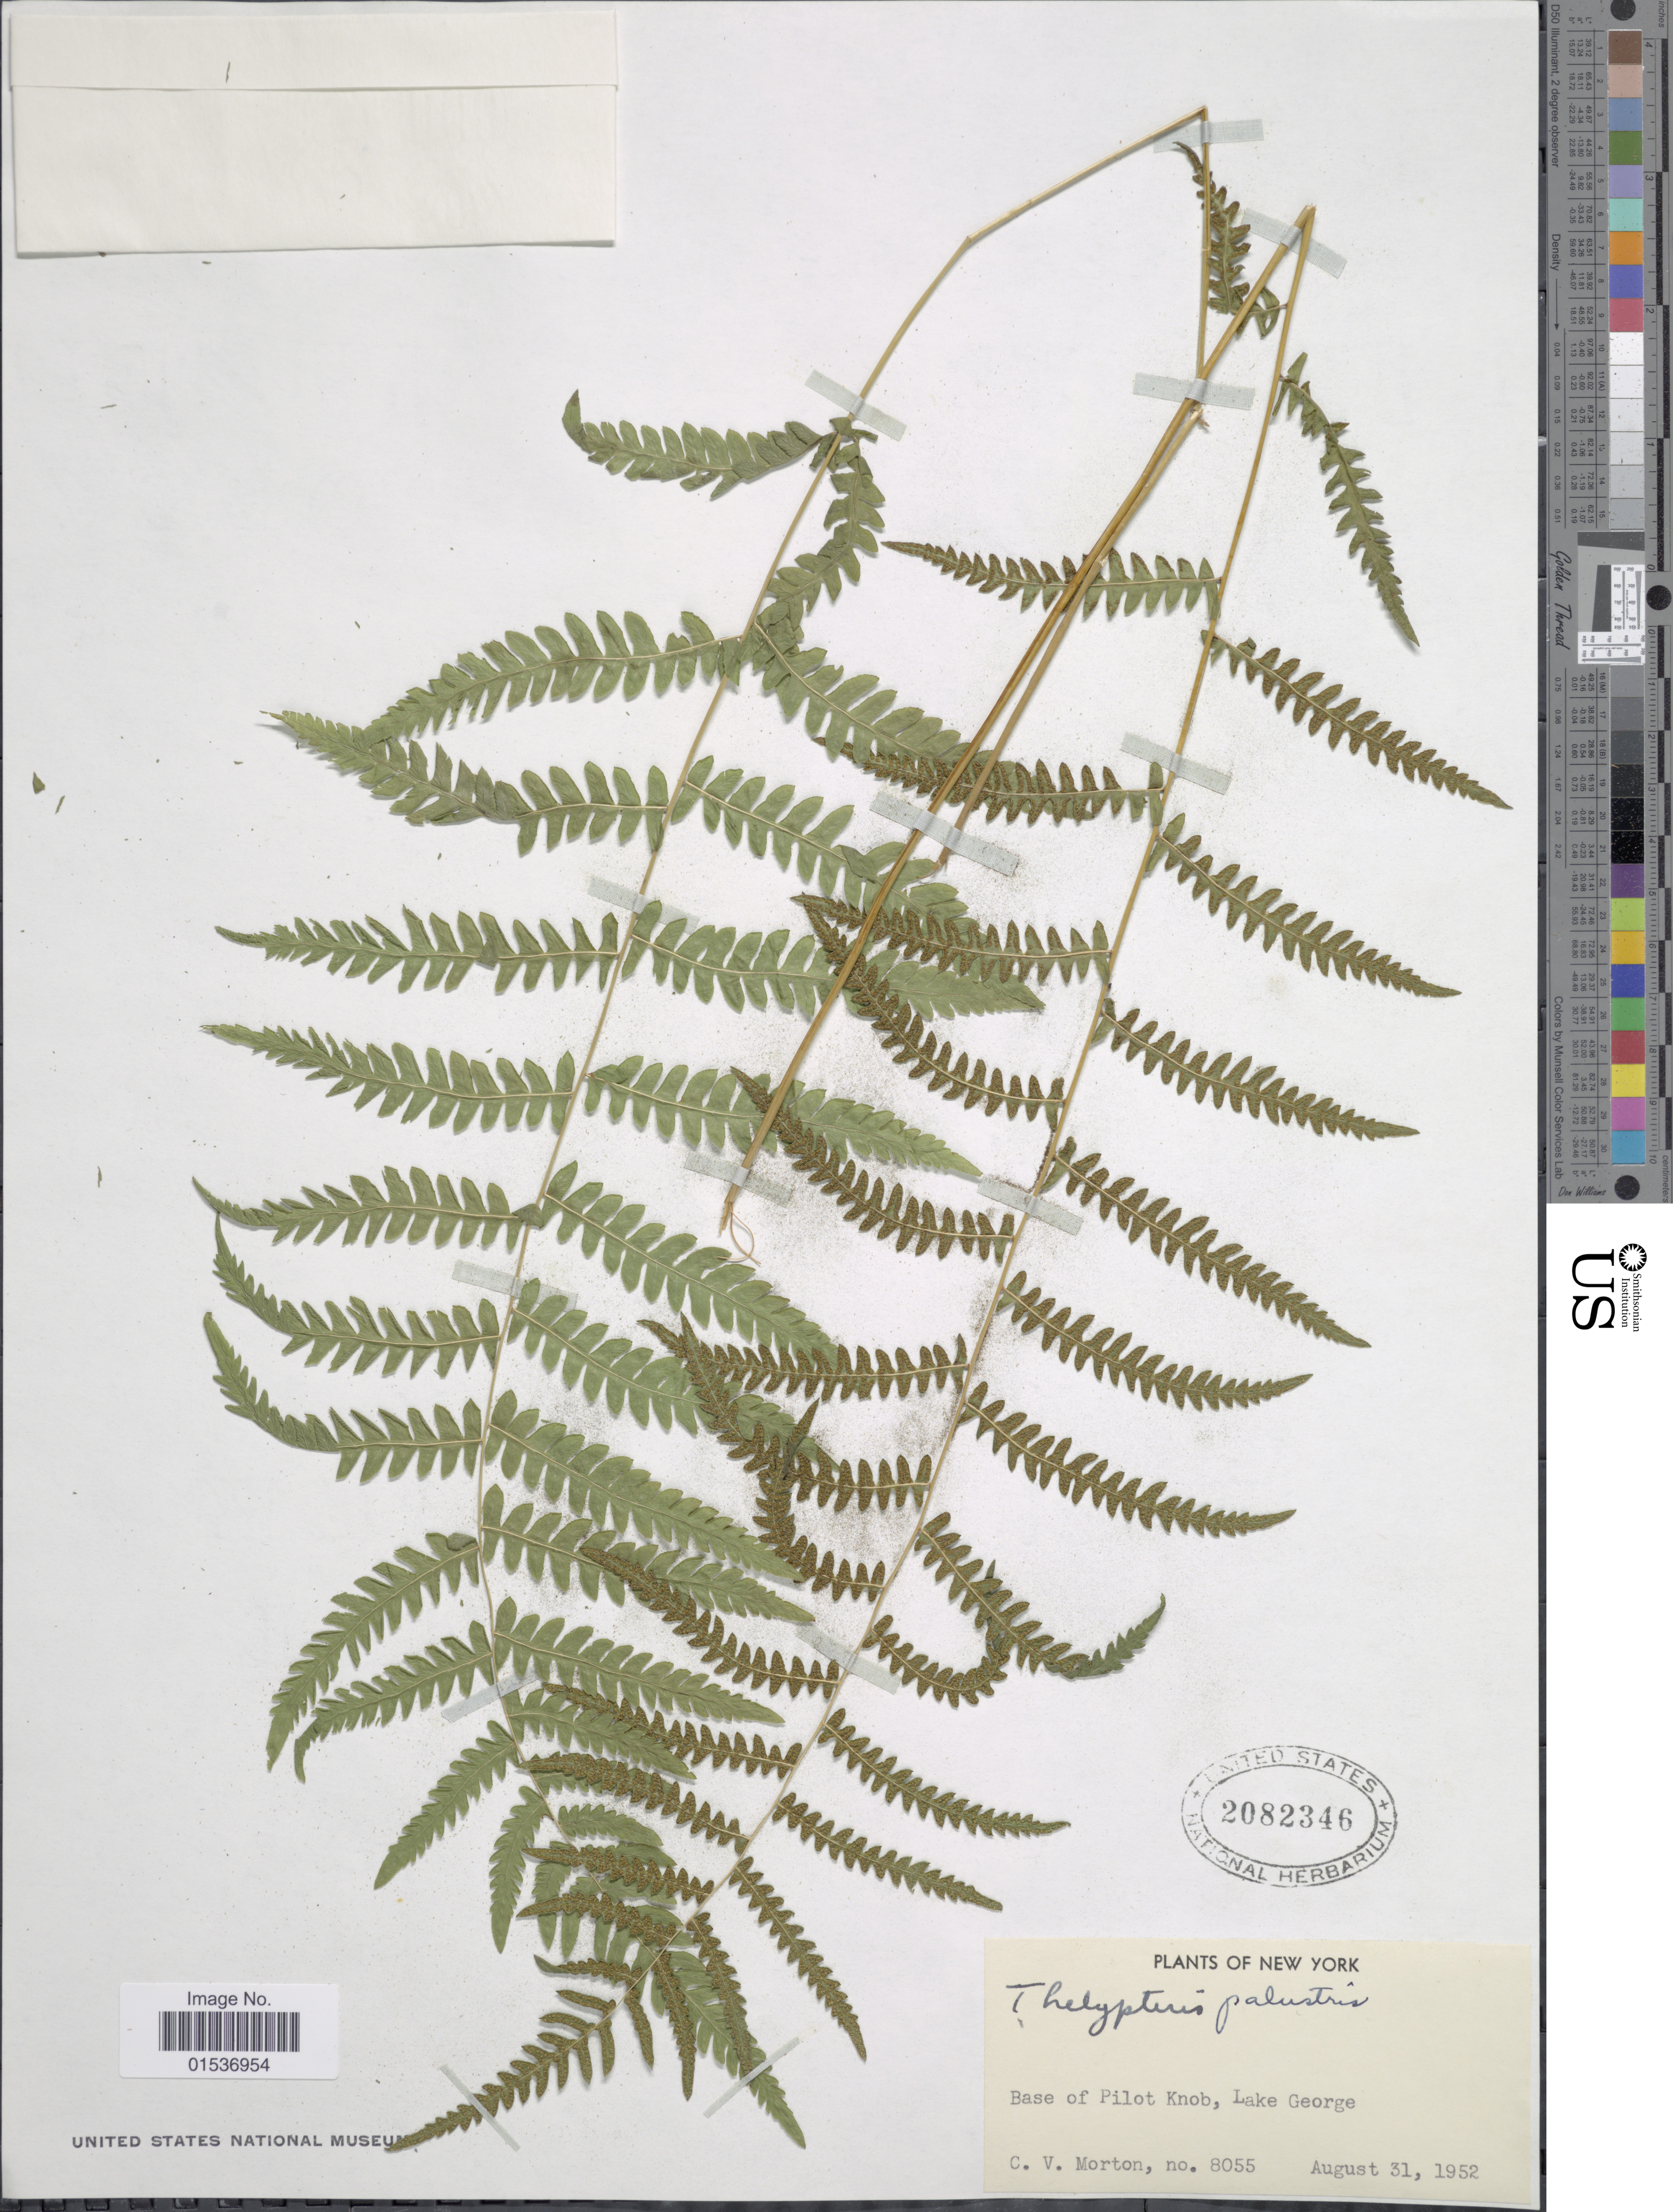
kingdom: Plantae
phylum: Tracheophyta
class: Polypodiopsida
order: Polypodiales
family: Thelypteridaceae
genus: Thelypteris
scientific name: Thelypteris palustris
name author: (Salisb.) Schott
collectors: C. V. Morton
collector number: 8055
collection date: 1952-08-31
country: United States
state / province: New York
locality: New York. Base of Pilot Knob, Lake George.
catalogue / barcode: US 2082346